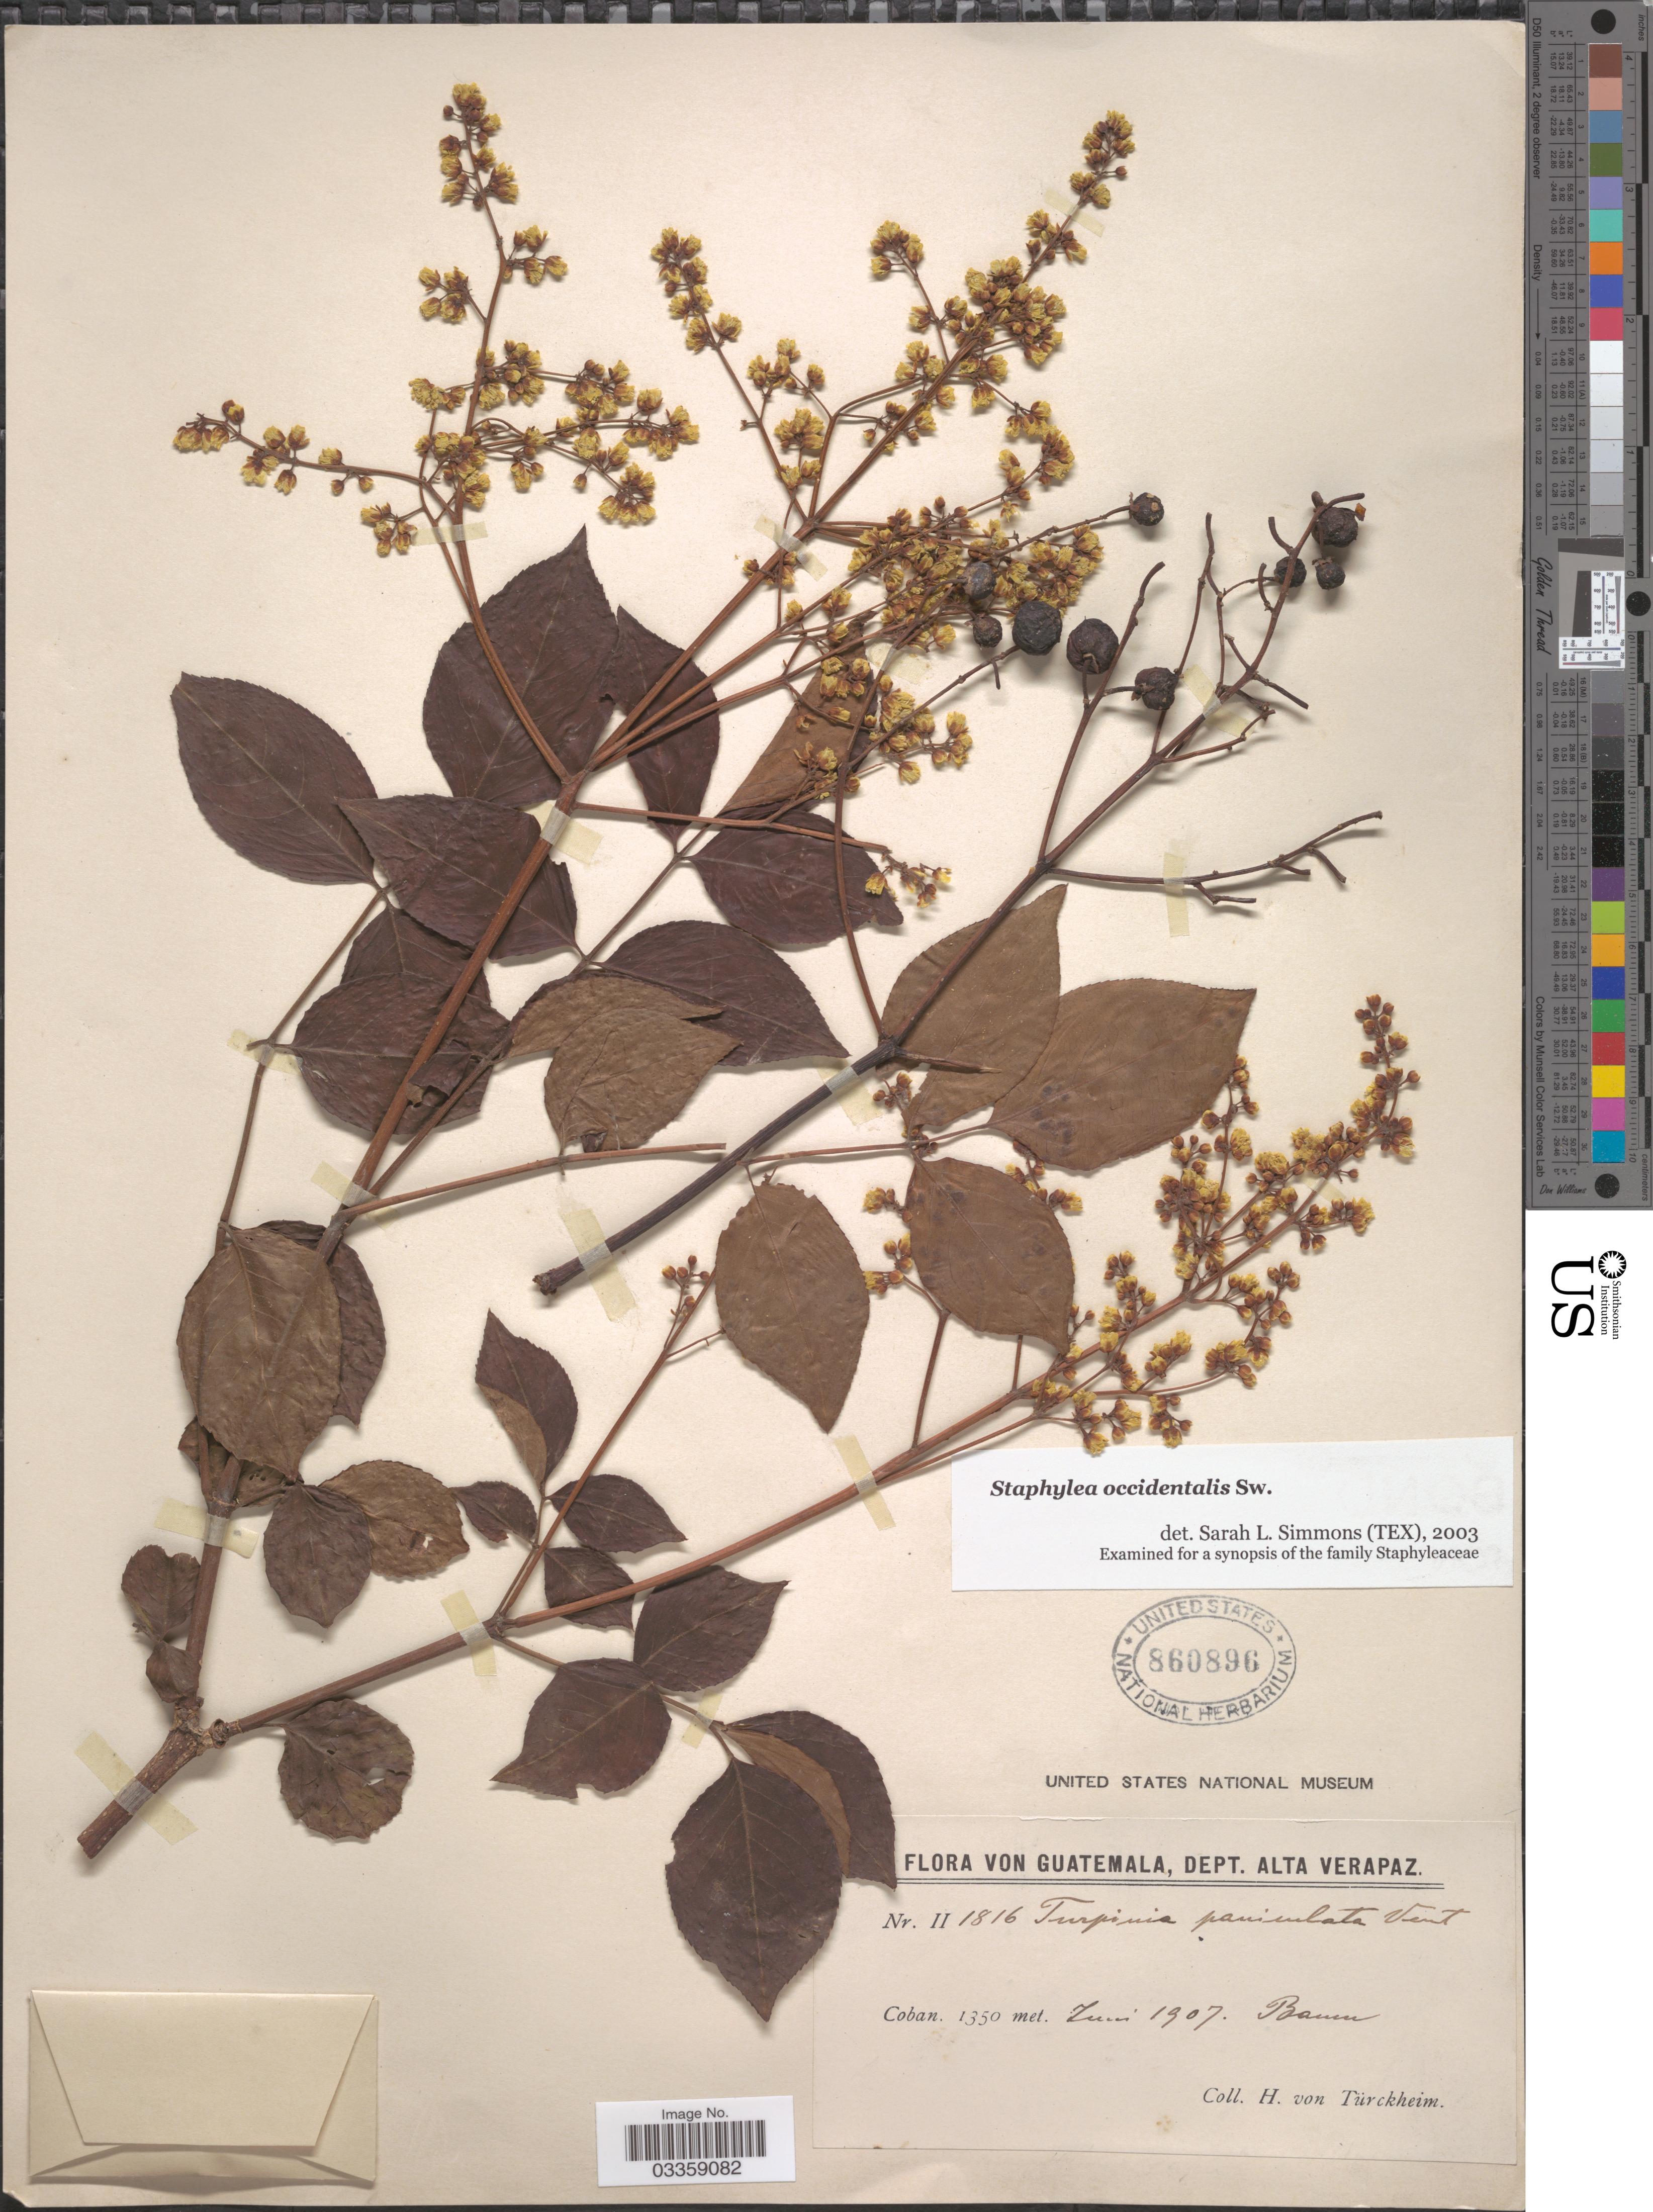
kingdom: Plantae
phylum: Tracheophyta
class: Magnoliopsida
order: Crossosomatales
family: Staphyleaceae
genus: Turpinia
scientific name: Turpinia occidentalis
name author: (Sw.) G. Don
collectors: H. von Türckheim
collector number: II 1816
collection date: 1907-06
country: Guatemala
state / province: Alta Verapaz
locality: Dept. Alta Verapaz. Coban.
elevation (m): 1350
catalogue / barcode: US 860896